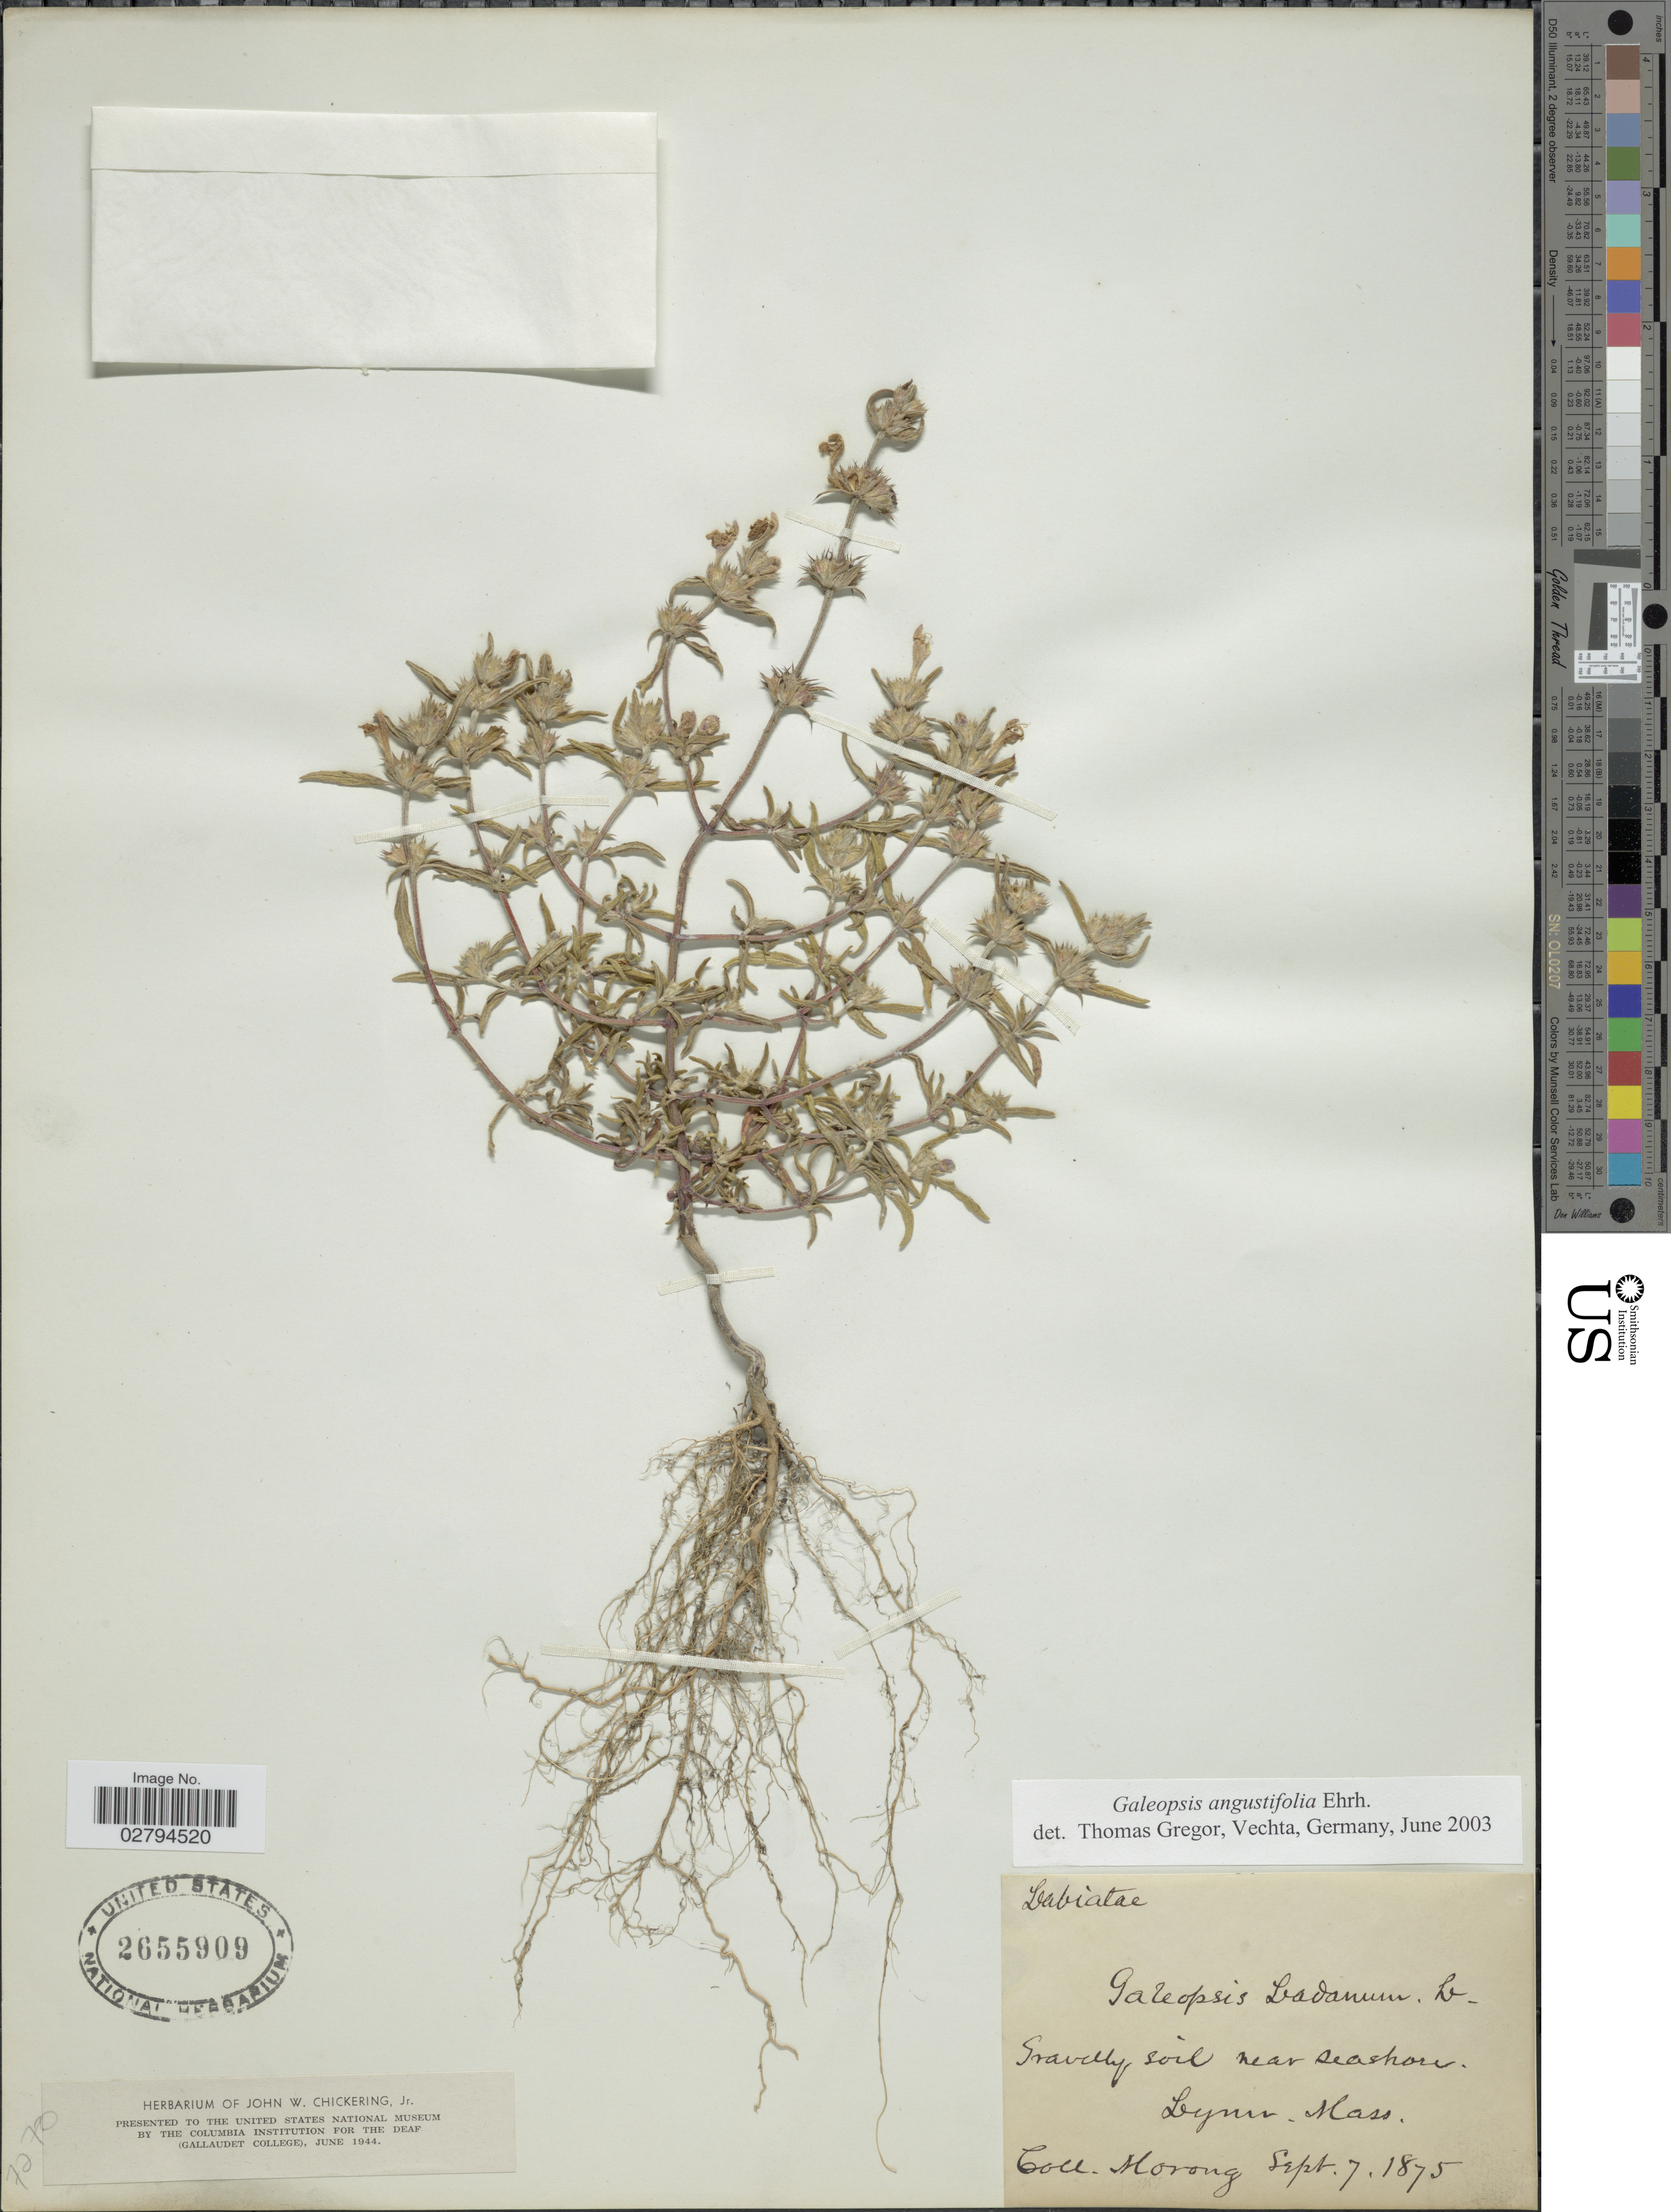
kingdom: Plantae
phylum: Tracheophyta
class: Magnoliopsida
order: Lamiales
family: Lamiaceae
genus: Galeopsis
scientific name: Galeopsis angustifolia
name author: Ehrh. ex Hoffm.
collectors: Morong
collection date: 1875-09-07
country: United States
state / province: Massachusetts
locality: Gravelly soil near seashore. Lynn.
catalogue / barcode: US 2655909